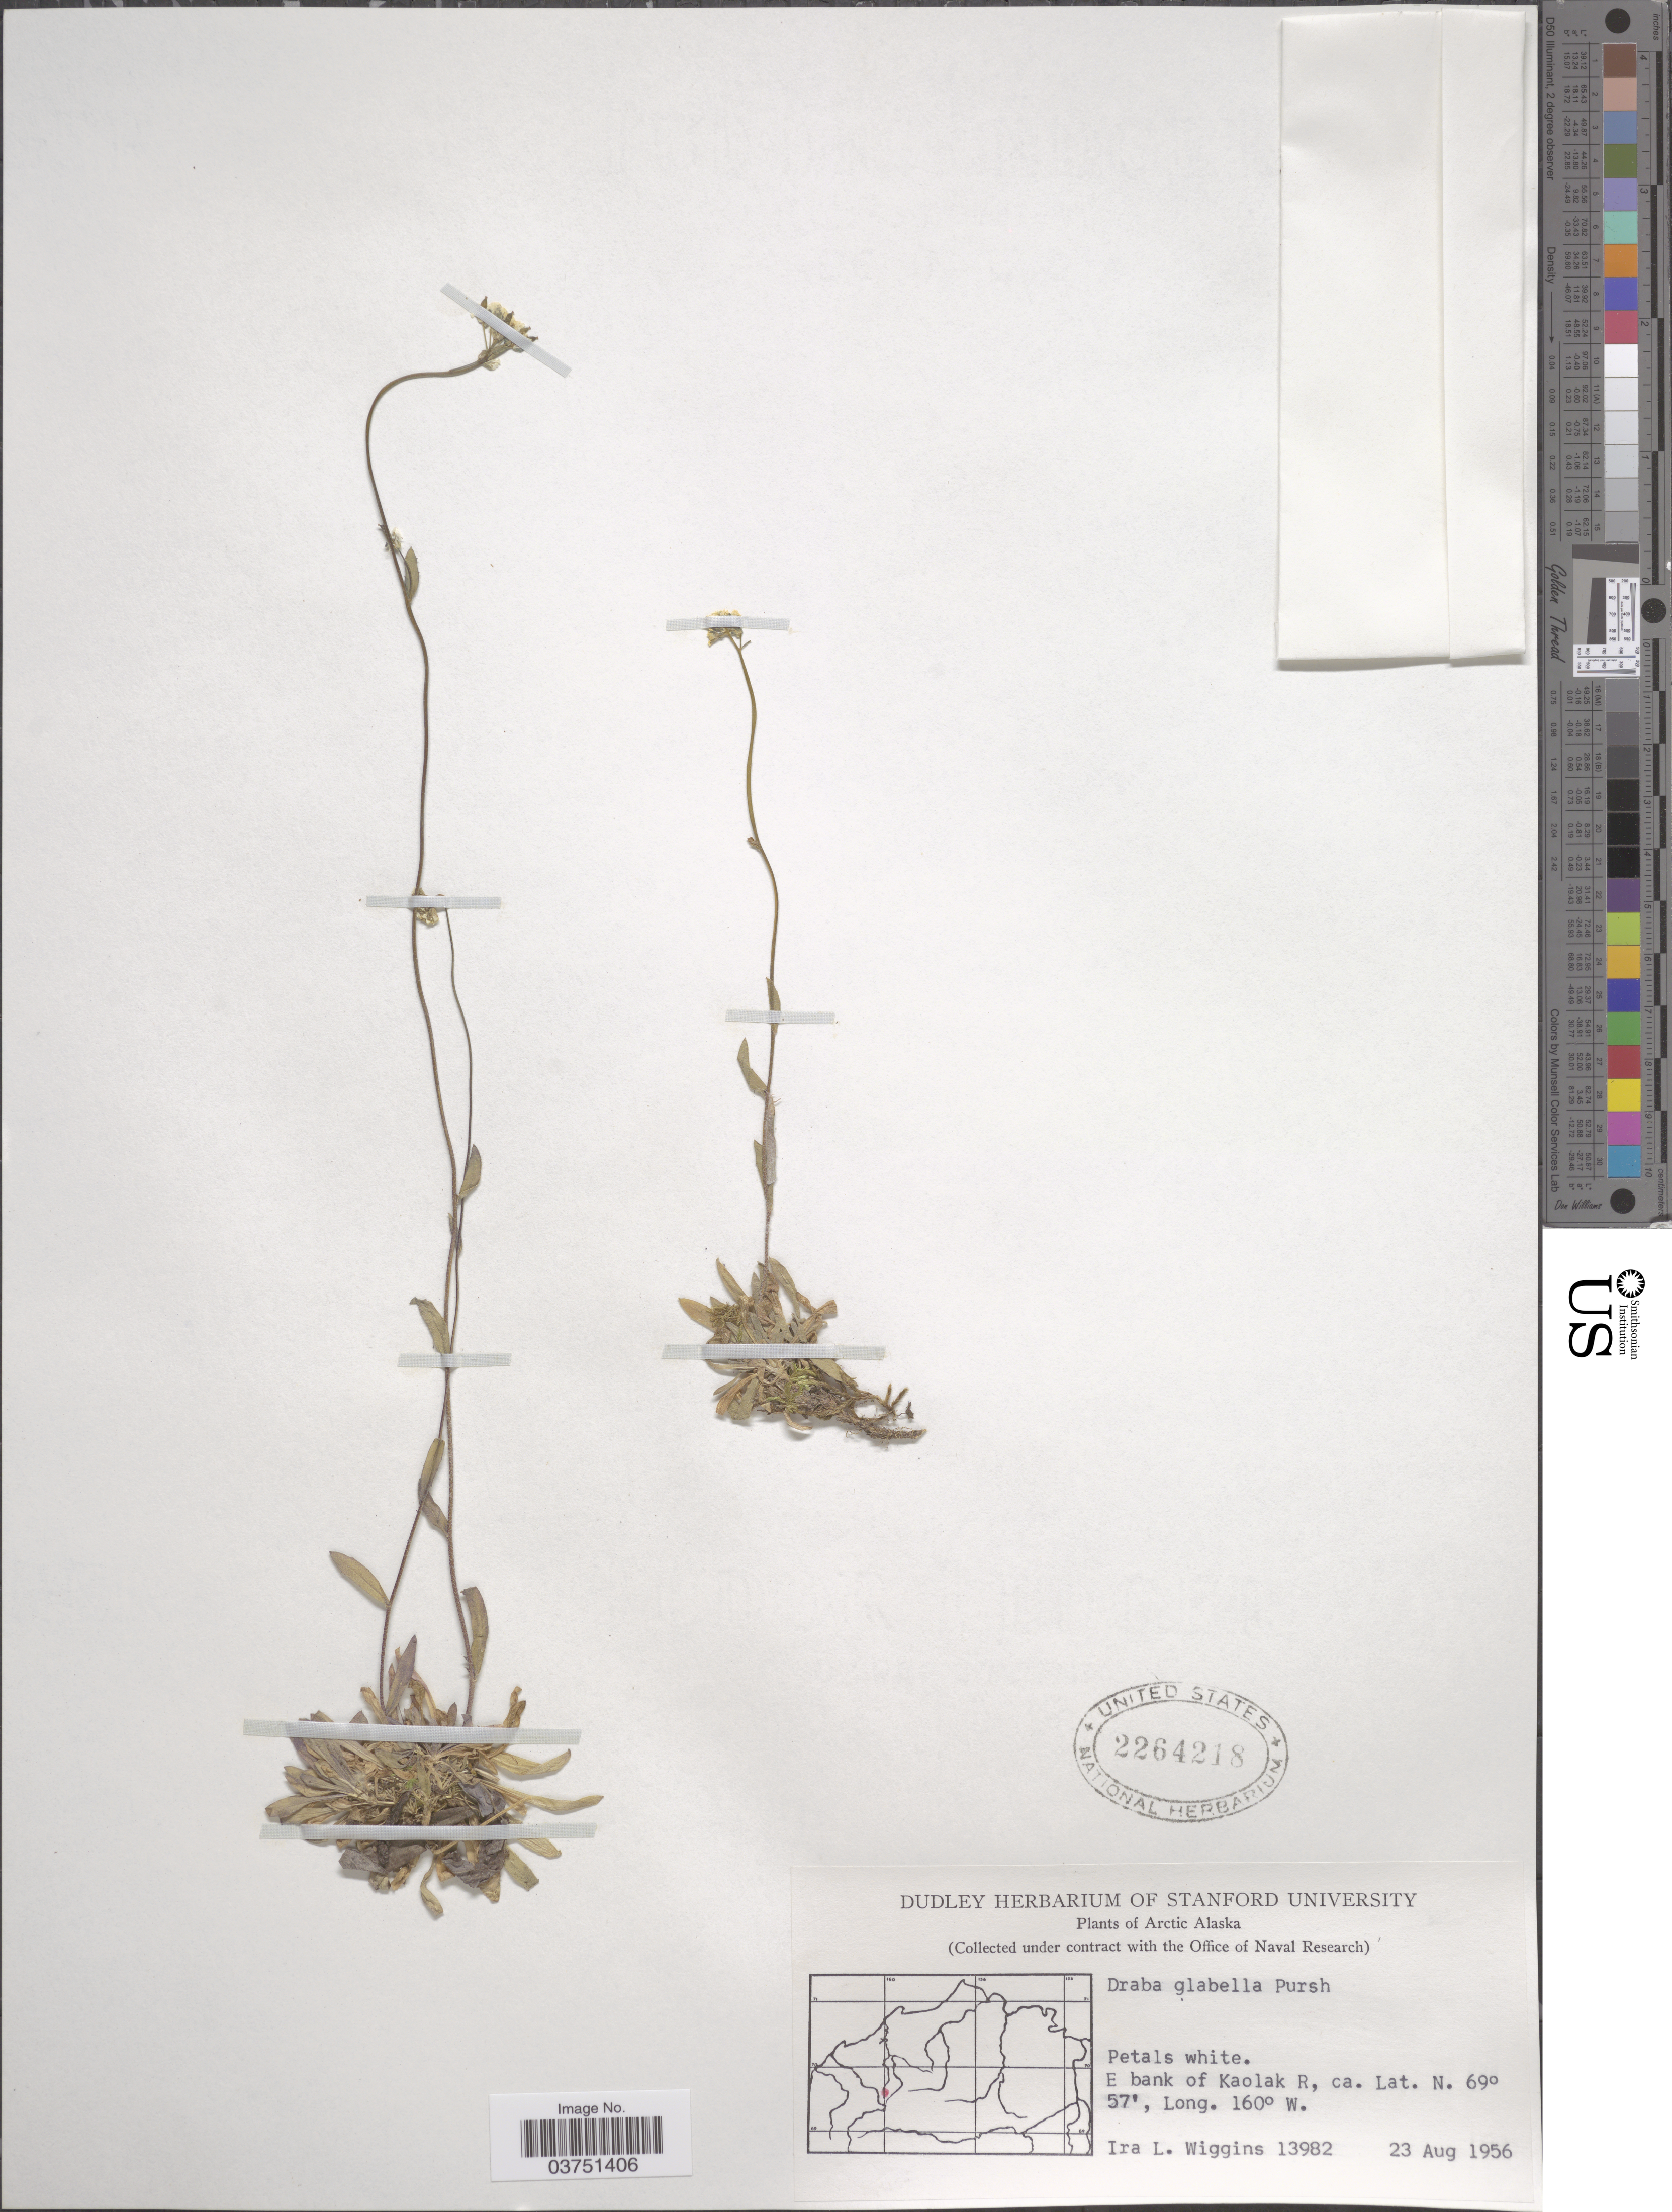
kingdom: Plantae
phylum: Tracheophyta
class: Magnoliopsida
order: Brassicales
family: Brassicaceae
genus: Draba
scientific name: Draba glabella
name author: Pursh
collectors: I. L. Wiggins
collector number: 13982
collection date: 1956-08-23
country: United States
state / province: Alaska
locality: Arctic Alaska; E bank of Kaolak R.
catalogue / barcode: US 2264218